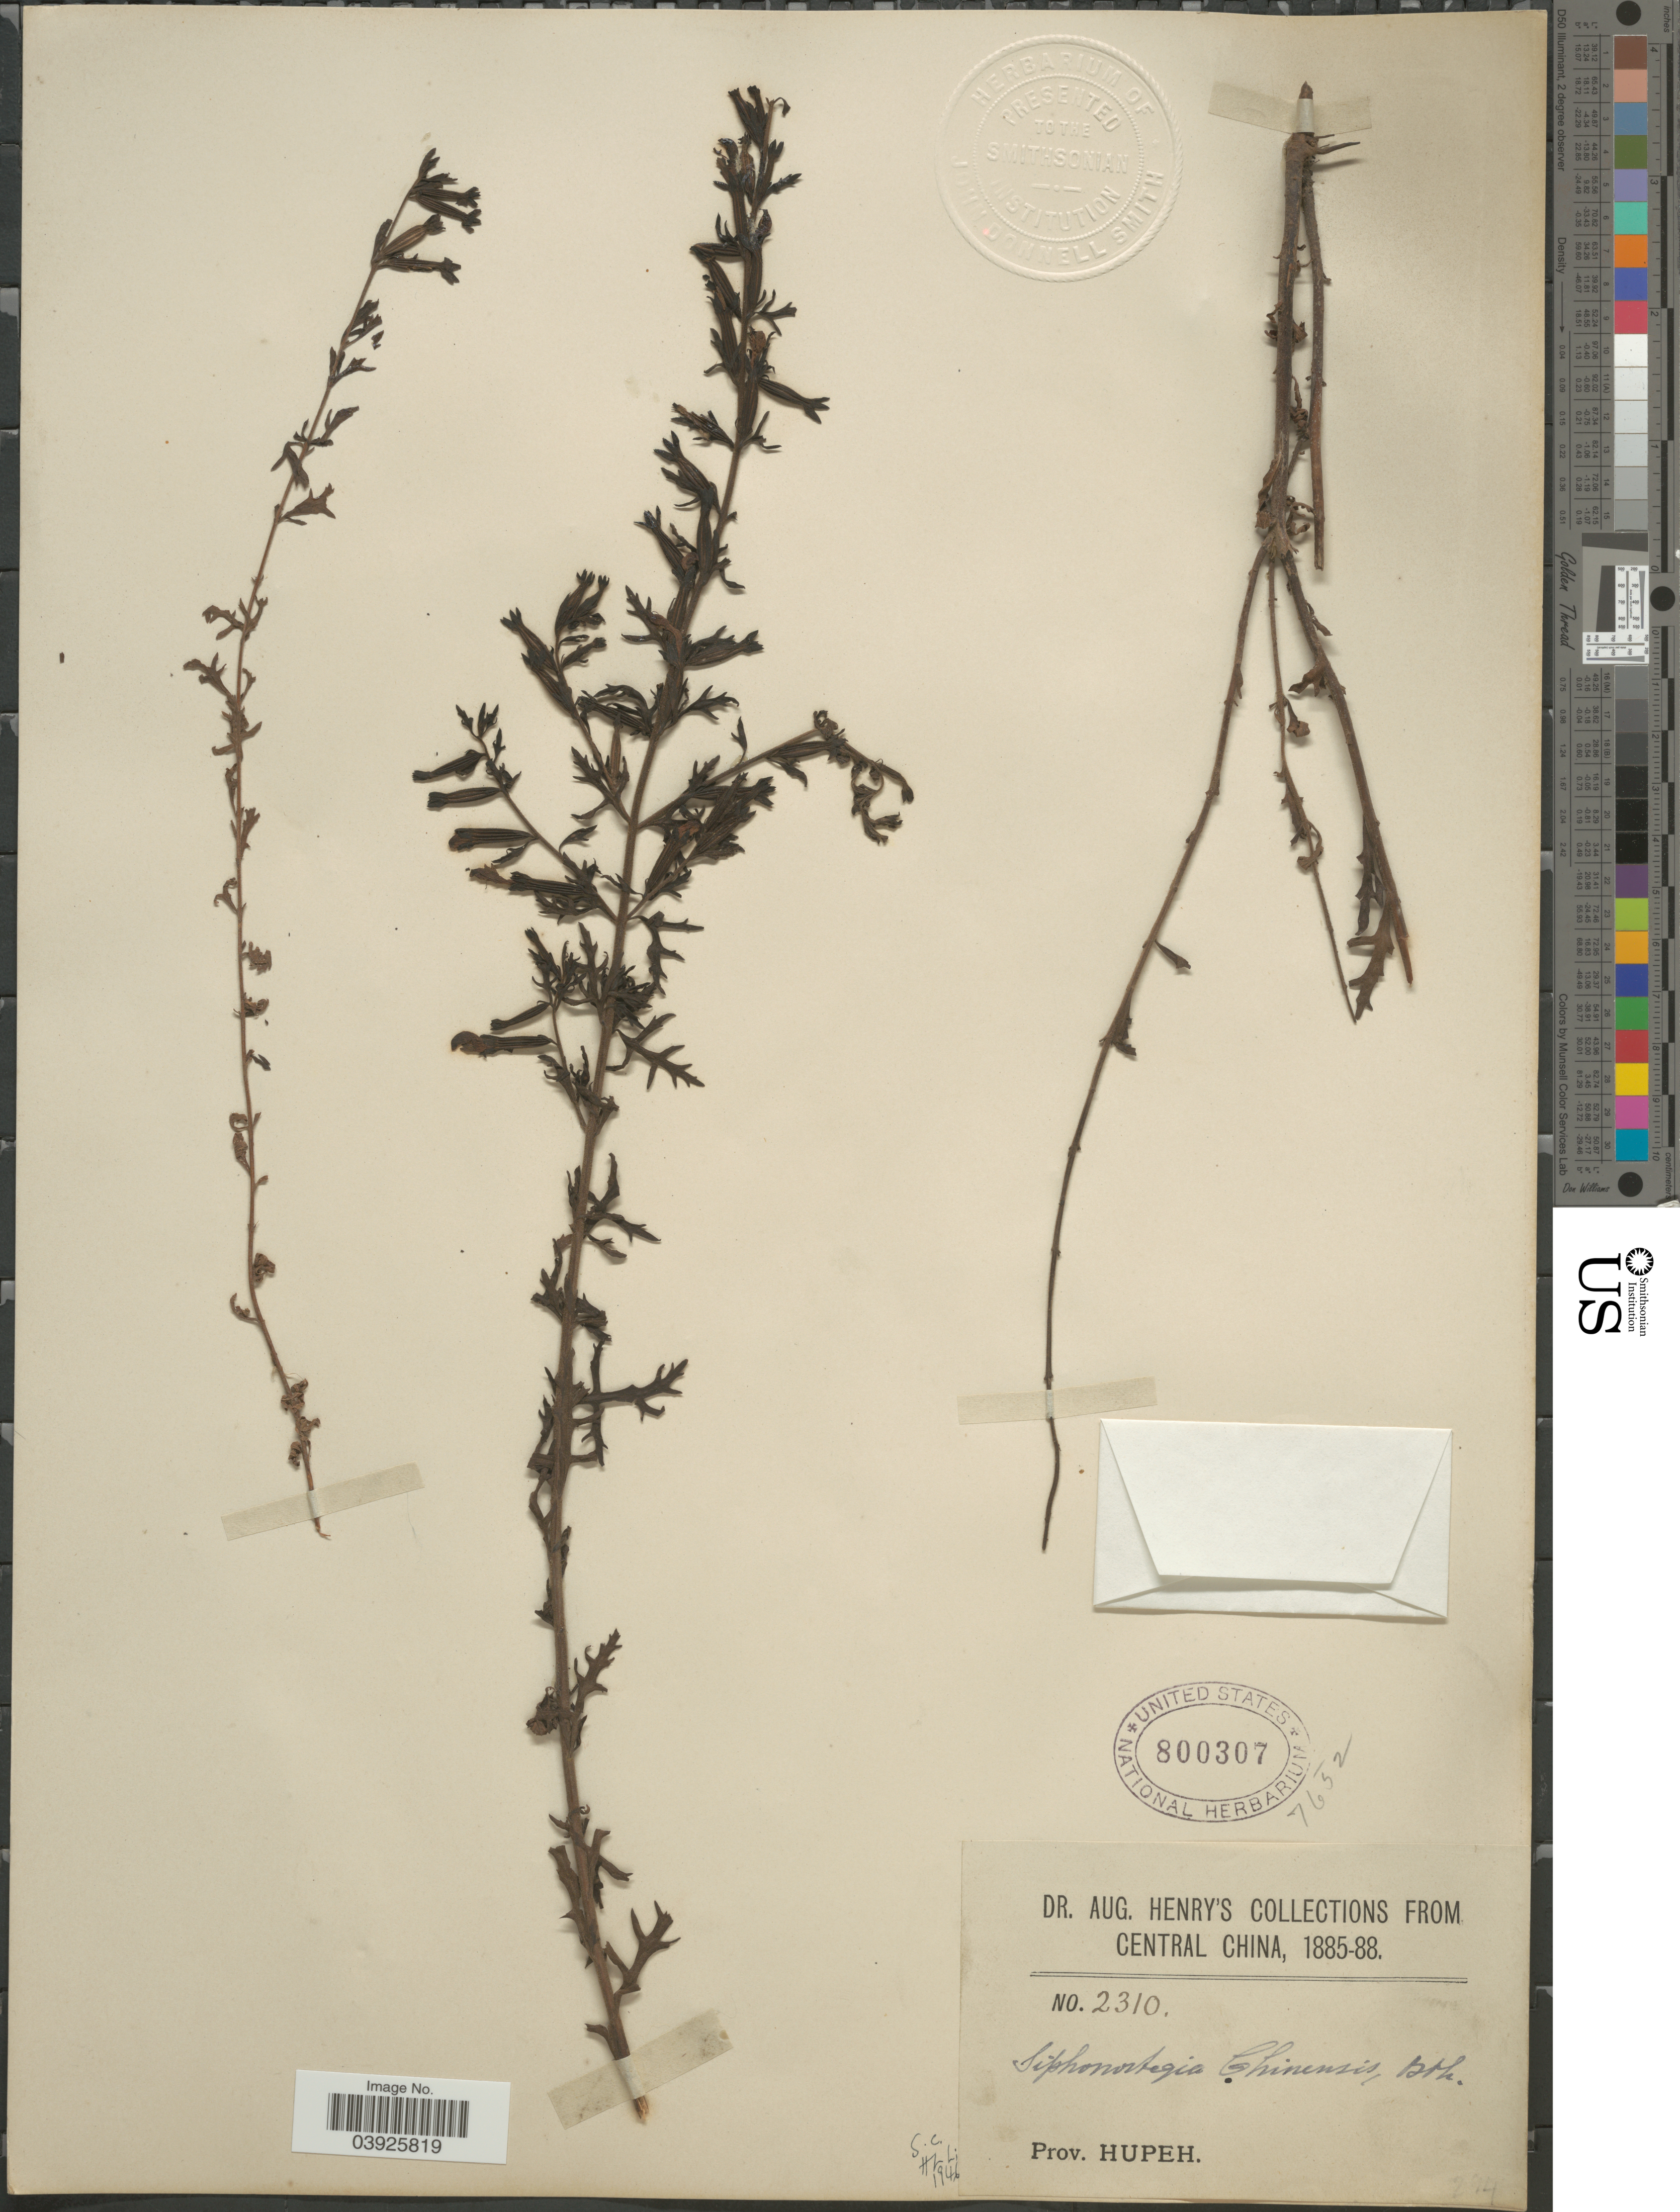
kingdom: Plantae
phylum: Tracheophyta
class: Magnoliopsida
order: Lamiales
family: Orobanchaceae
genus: Siphonostegia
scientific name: Siphonostegia chinensis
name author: Benth.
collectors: A. Henry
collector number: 2310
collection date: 1885/1888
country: China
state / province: Hubei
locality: Central China. Prov. Hupeh.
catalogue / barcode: US 800307